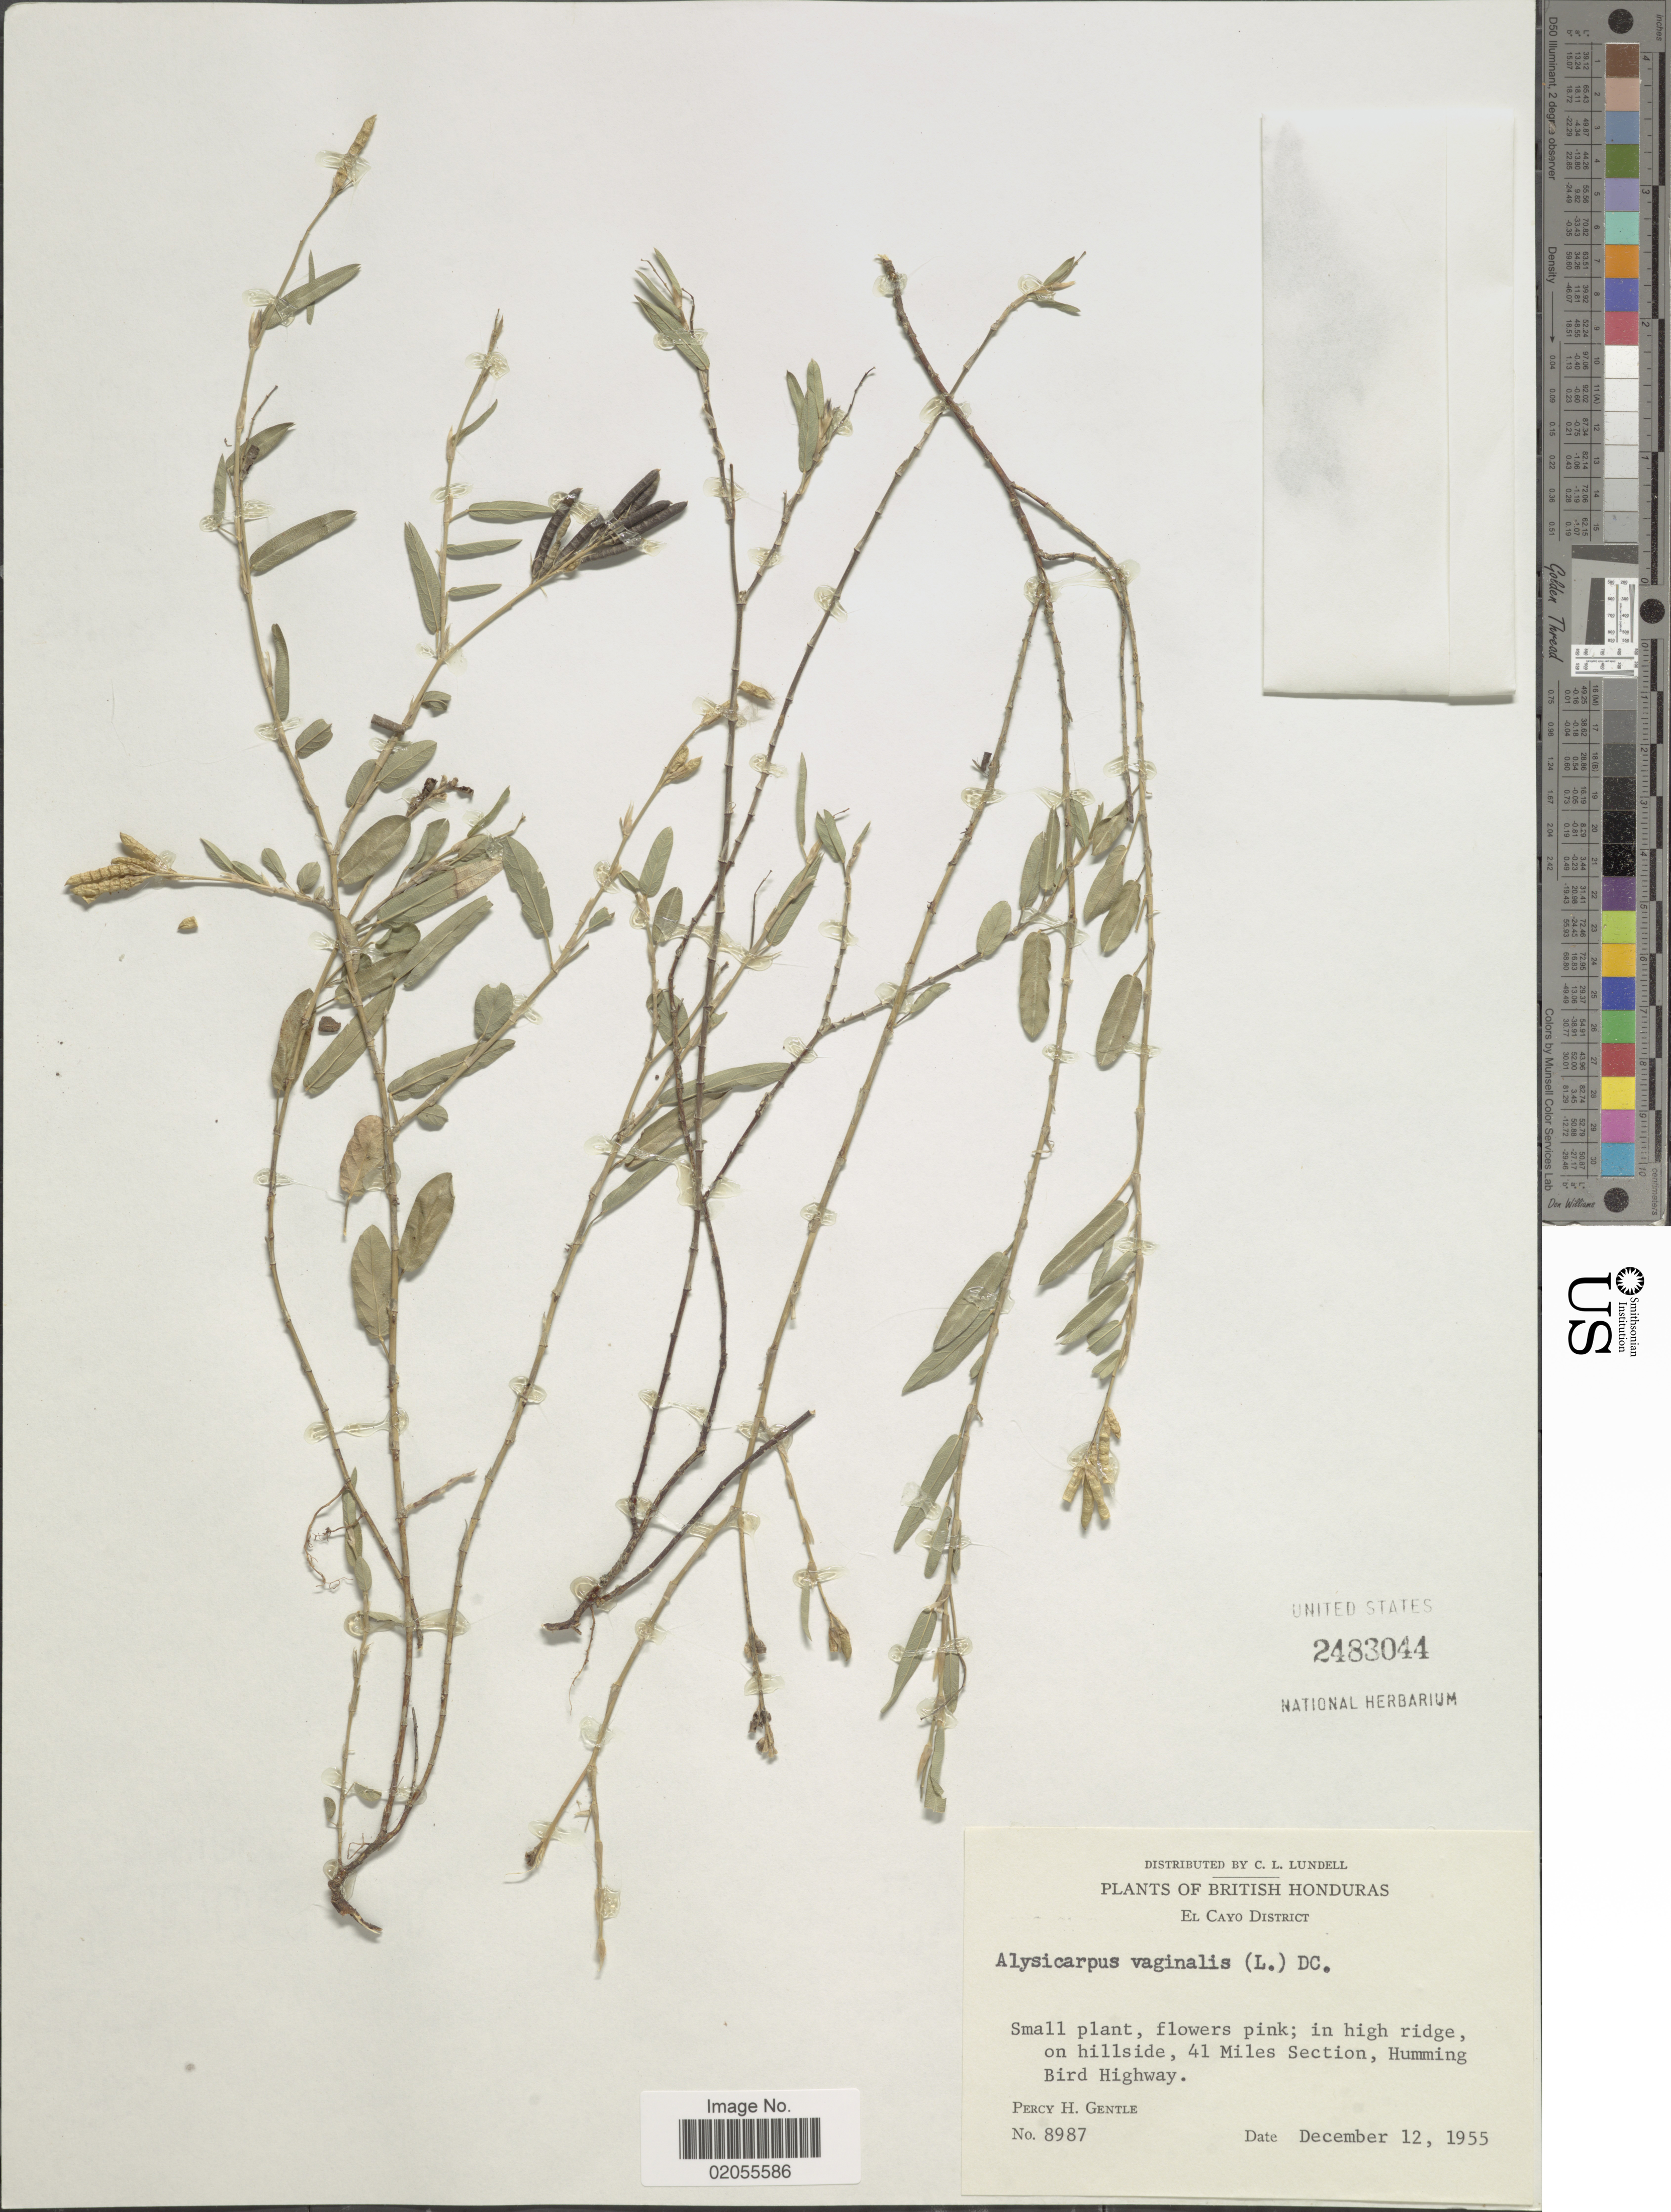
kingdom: Plantae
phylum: Tracheophyta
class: Magnoliopsida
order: Fabales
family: Fabaceae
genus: Alysicarpus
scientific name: Alysicarpus sp.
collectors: P. H. Gentle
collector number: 8987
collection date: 1955-12-12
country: Belize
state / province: Cayo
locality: El Cayo District, British Honduras, 4 miles Section, Humming Bird Highway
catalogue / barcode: US 2483044